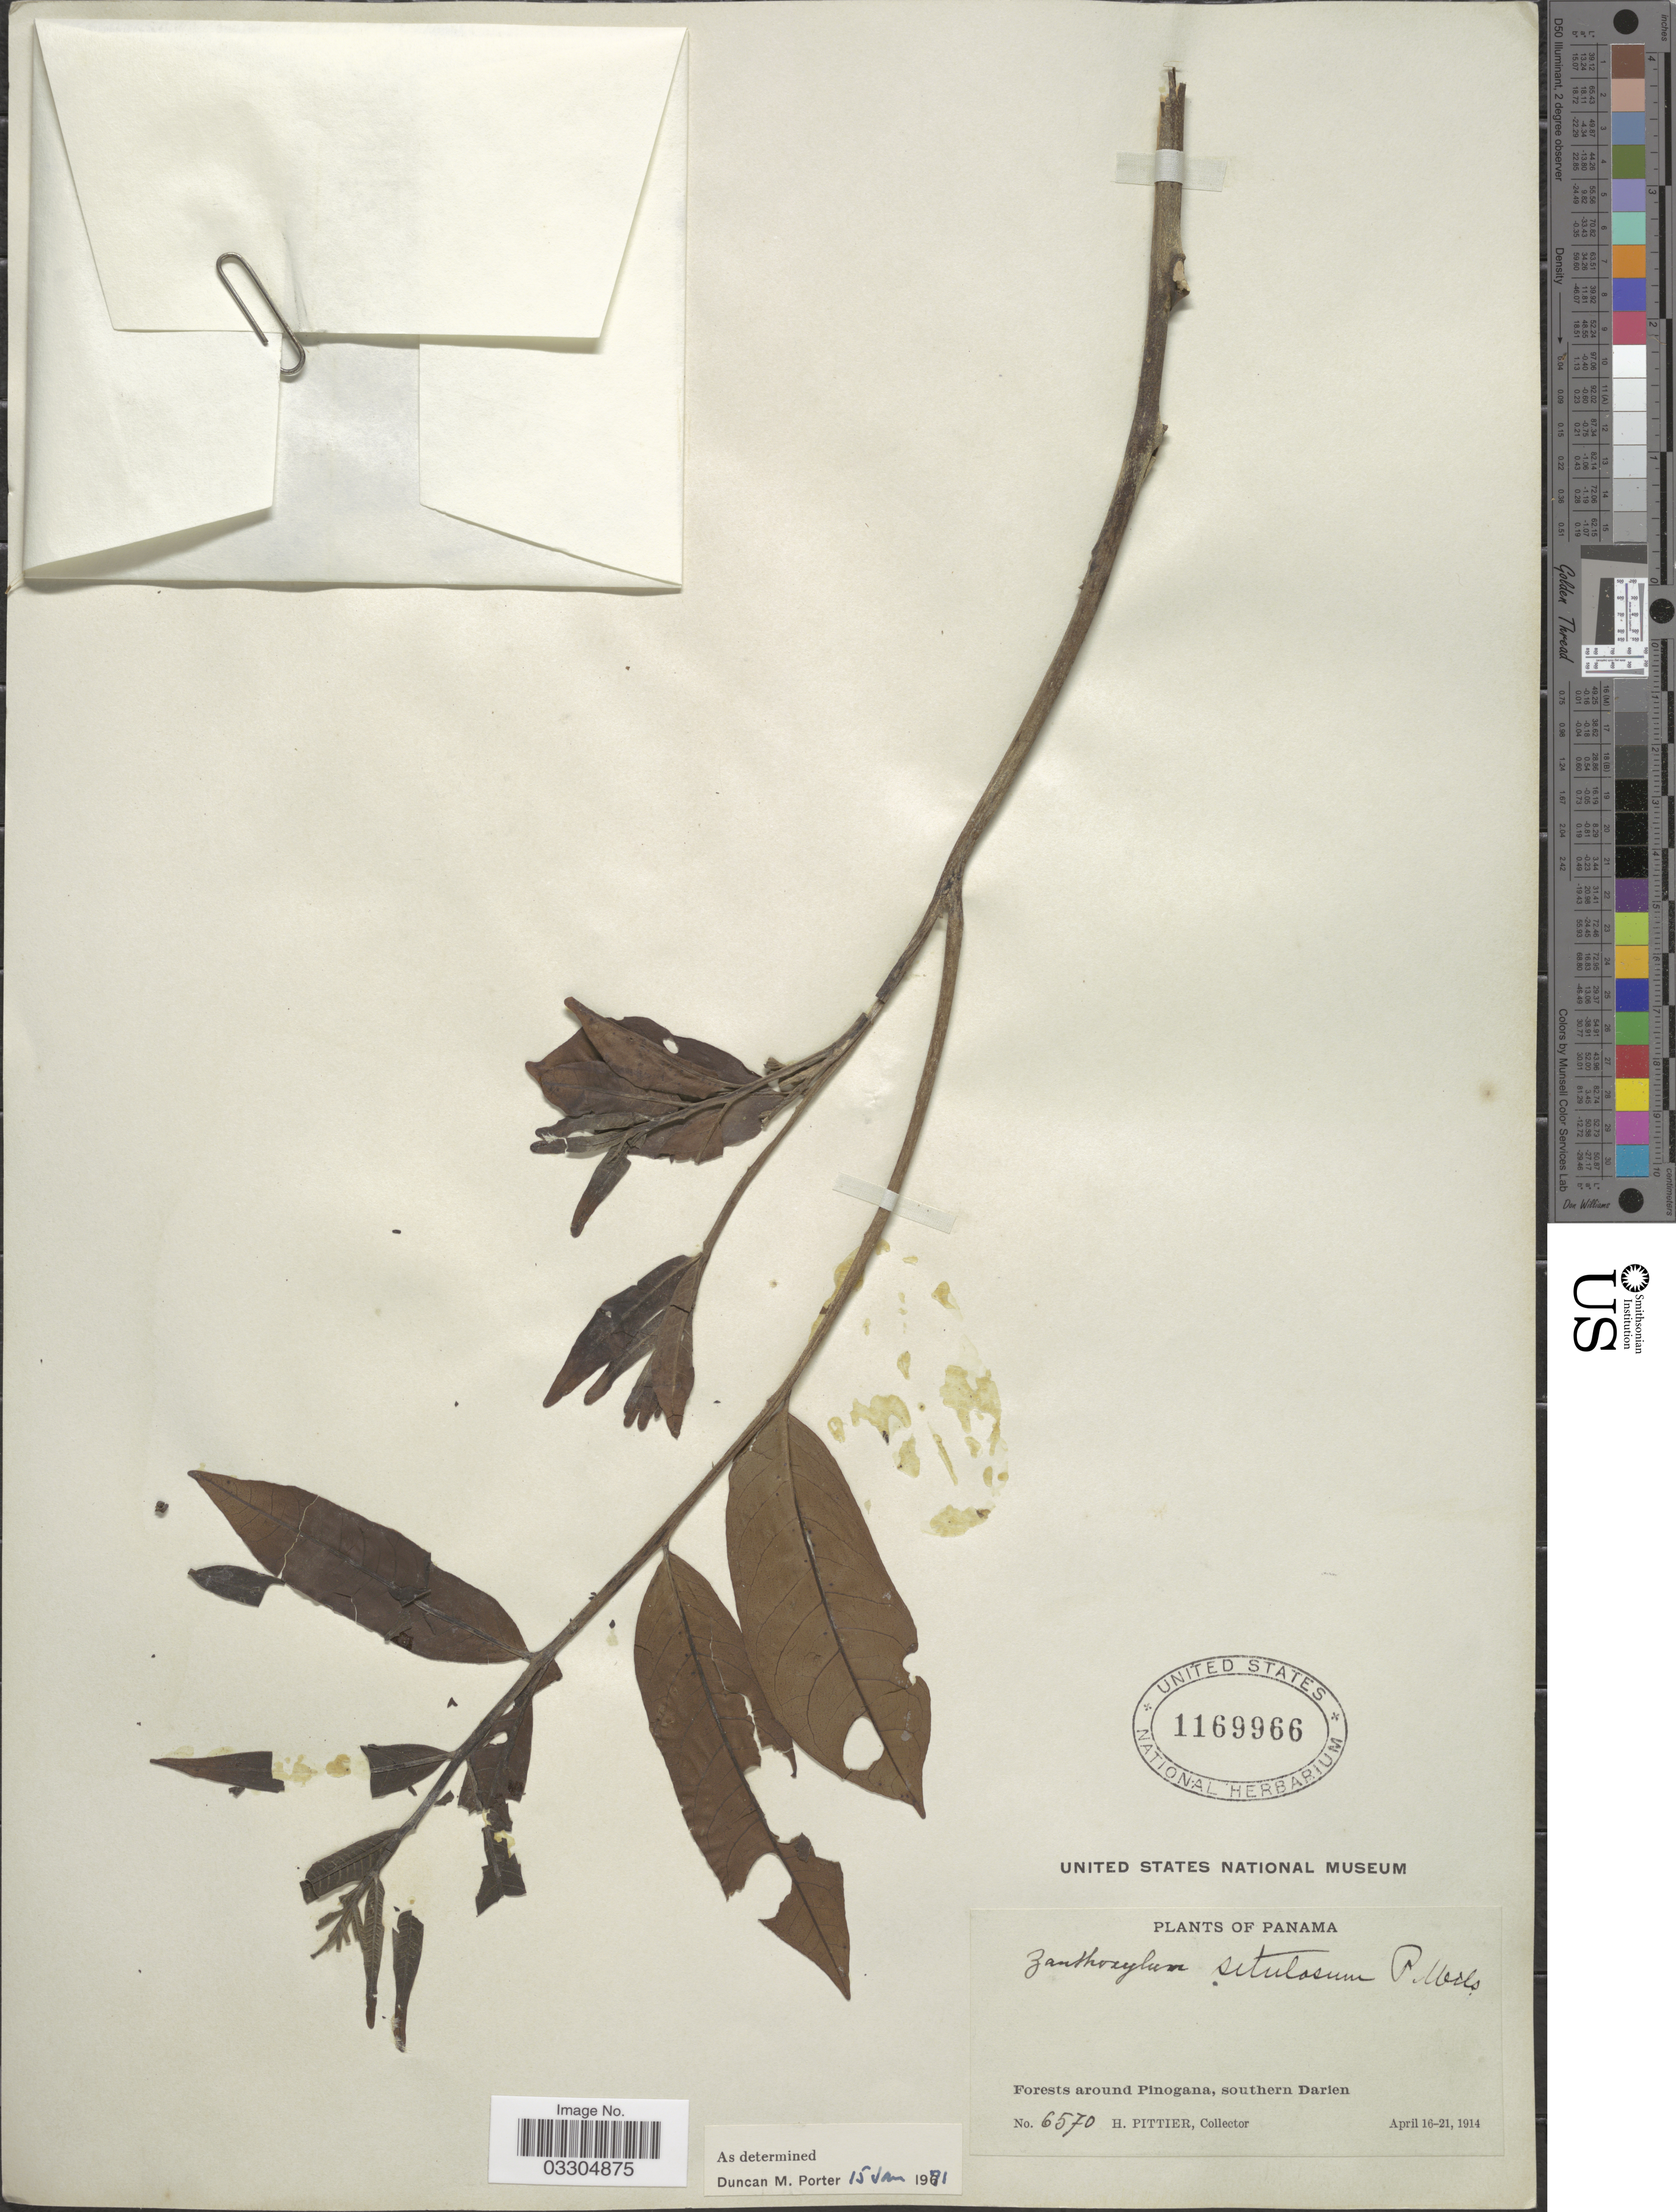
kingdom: Plantae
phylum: Tracheophyta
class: Magnoliopsida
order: Sapindales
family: Rutaceae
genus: Zanthoxylum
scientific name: Zanthoxylum setulosum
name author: P. Wilson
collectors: H. F. Pittier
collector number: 6570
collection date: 1914-04-16/1914-04-21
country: Panama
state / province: Darién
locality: Forests around Pinogana, southern Darien.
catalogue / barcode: US 1169966